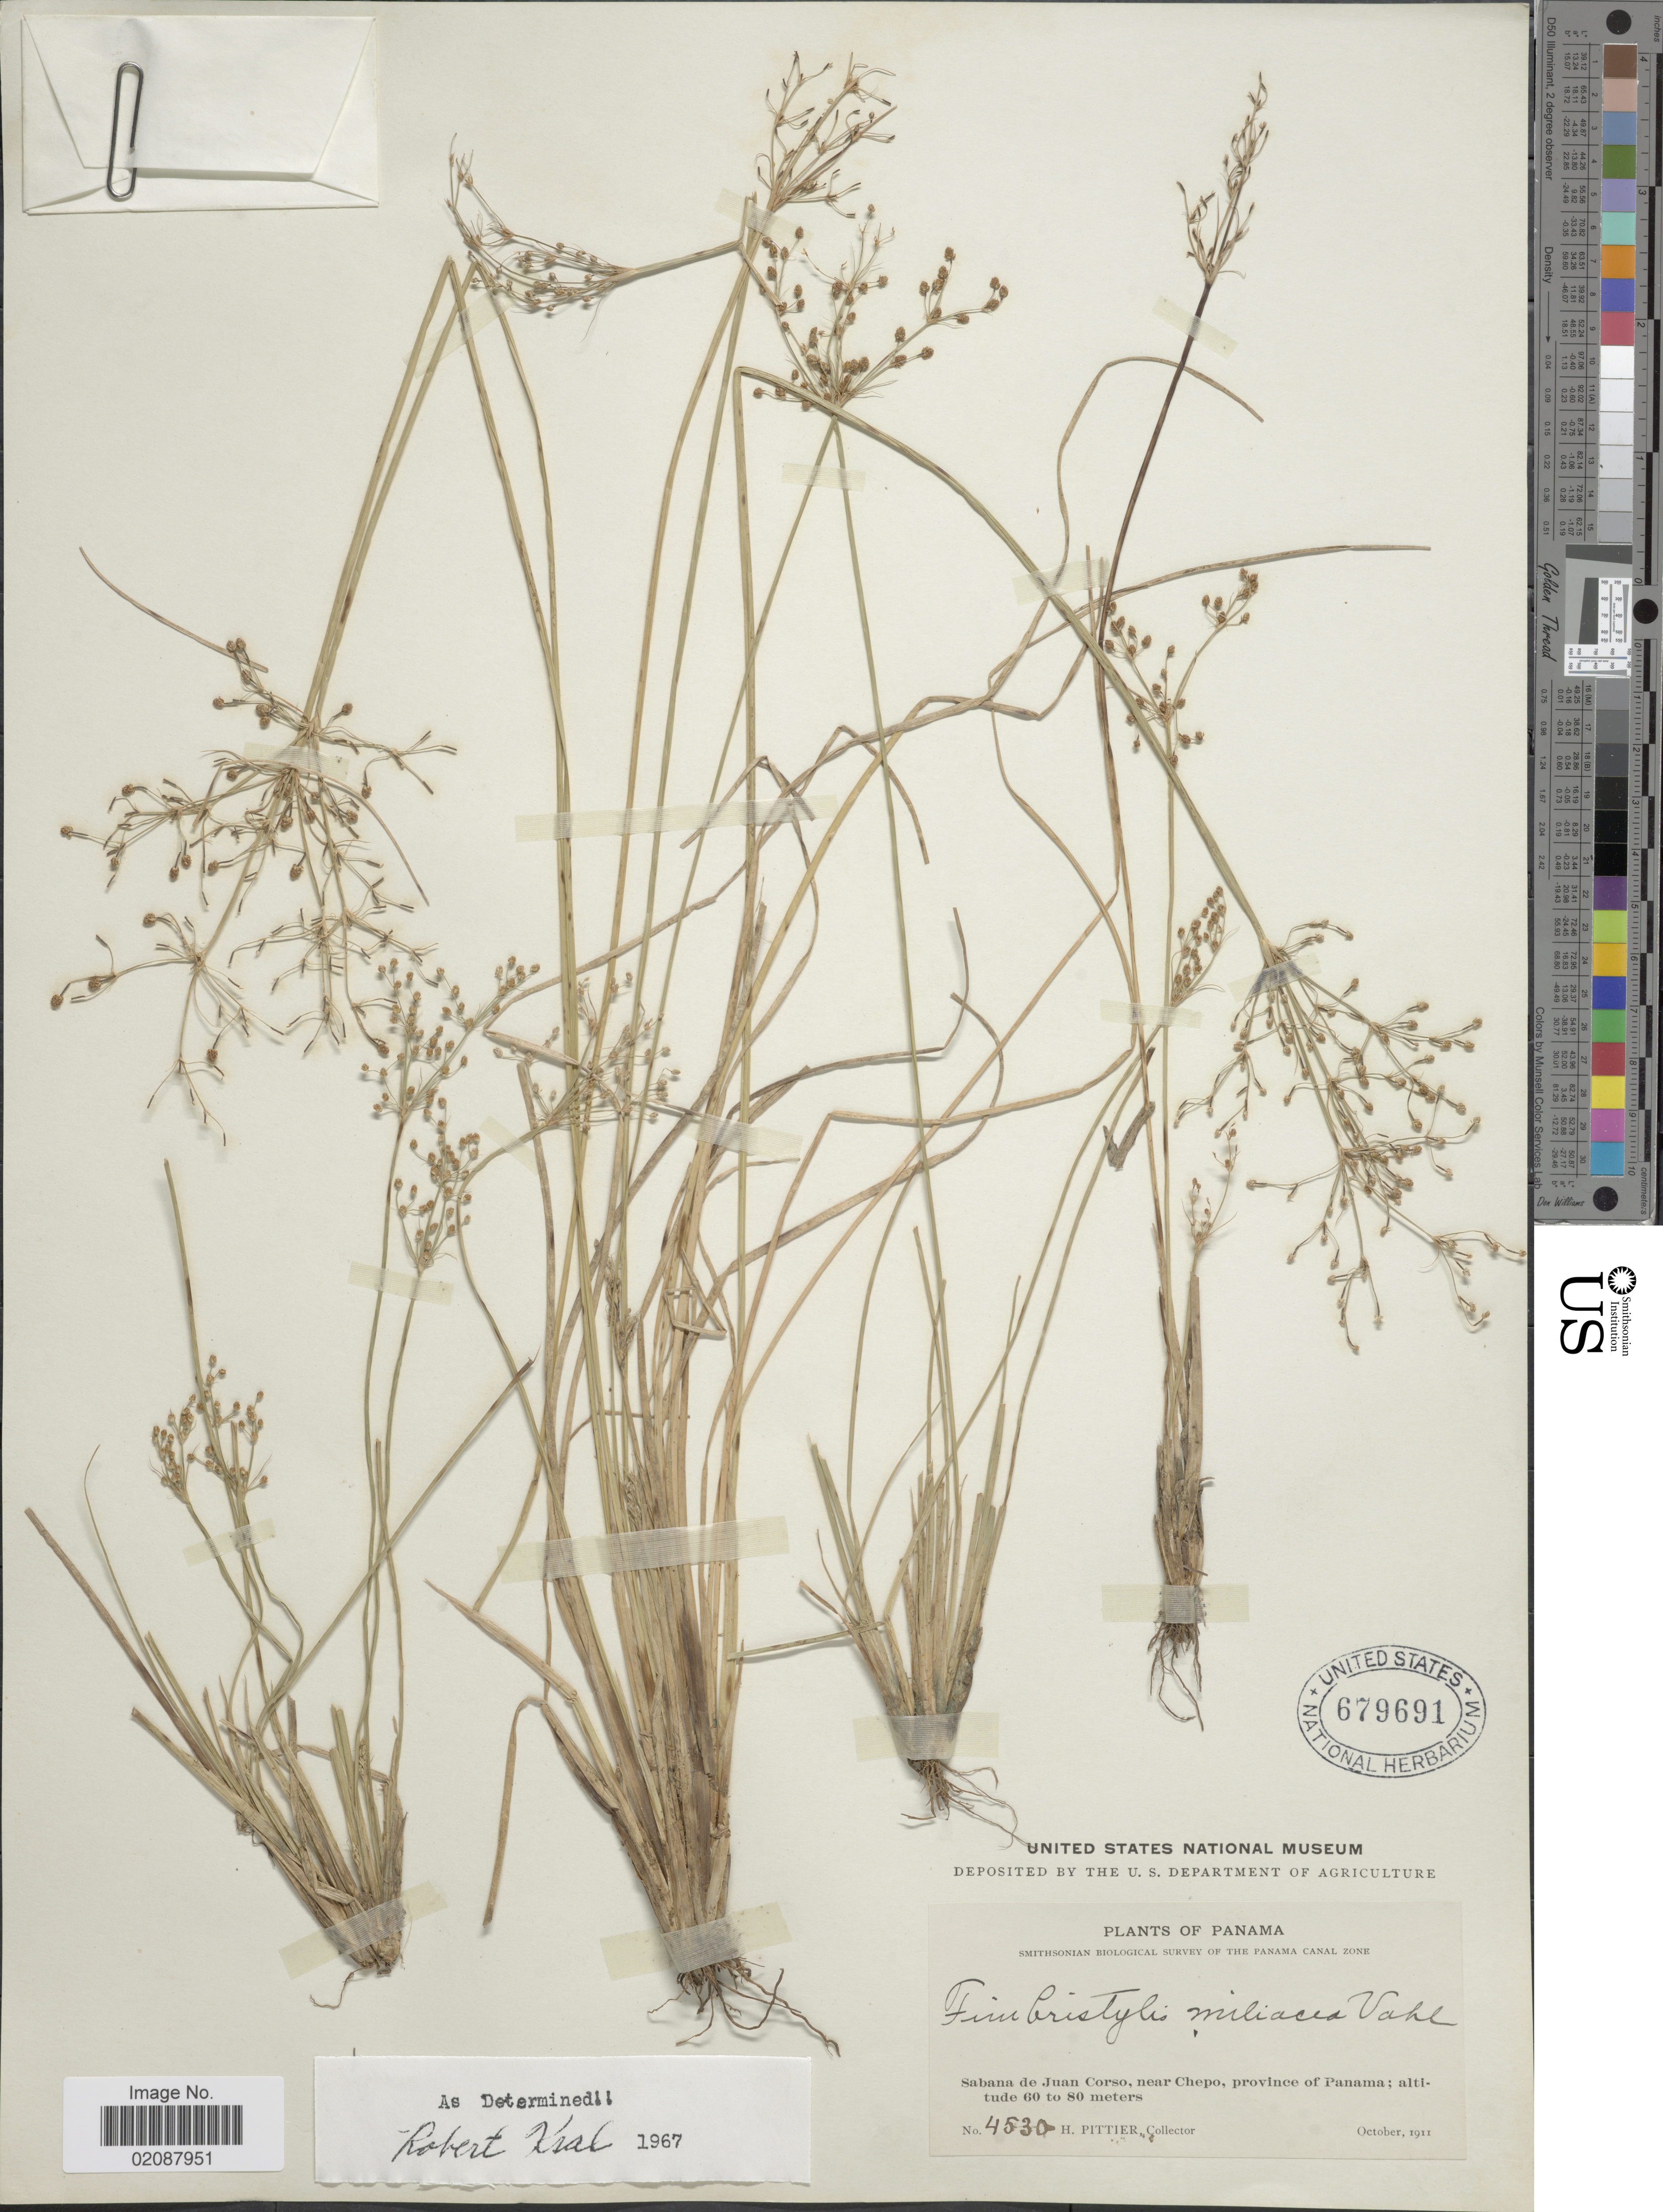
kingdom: Plantae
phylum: Tracheophyta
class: Liliopsida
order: Poales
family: Cyperaceae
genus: Fimbristylis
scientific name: Fimbristylis littoralis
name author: Gaudich.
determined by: Strong, M. T., (US), Smithsonian Institution - National Museum of Natural History (UNITED STATES)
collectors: H. F. Pittier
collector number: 4530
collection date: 1911-10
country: Panama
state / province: Panamá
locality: Sabana de Juan Corso, near Chepo, province of Panama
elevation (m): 60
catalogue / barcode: US 679691